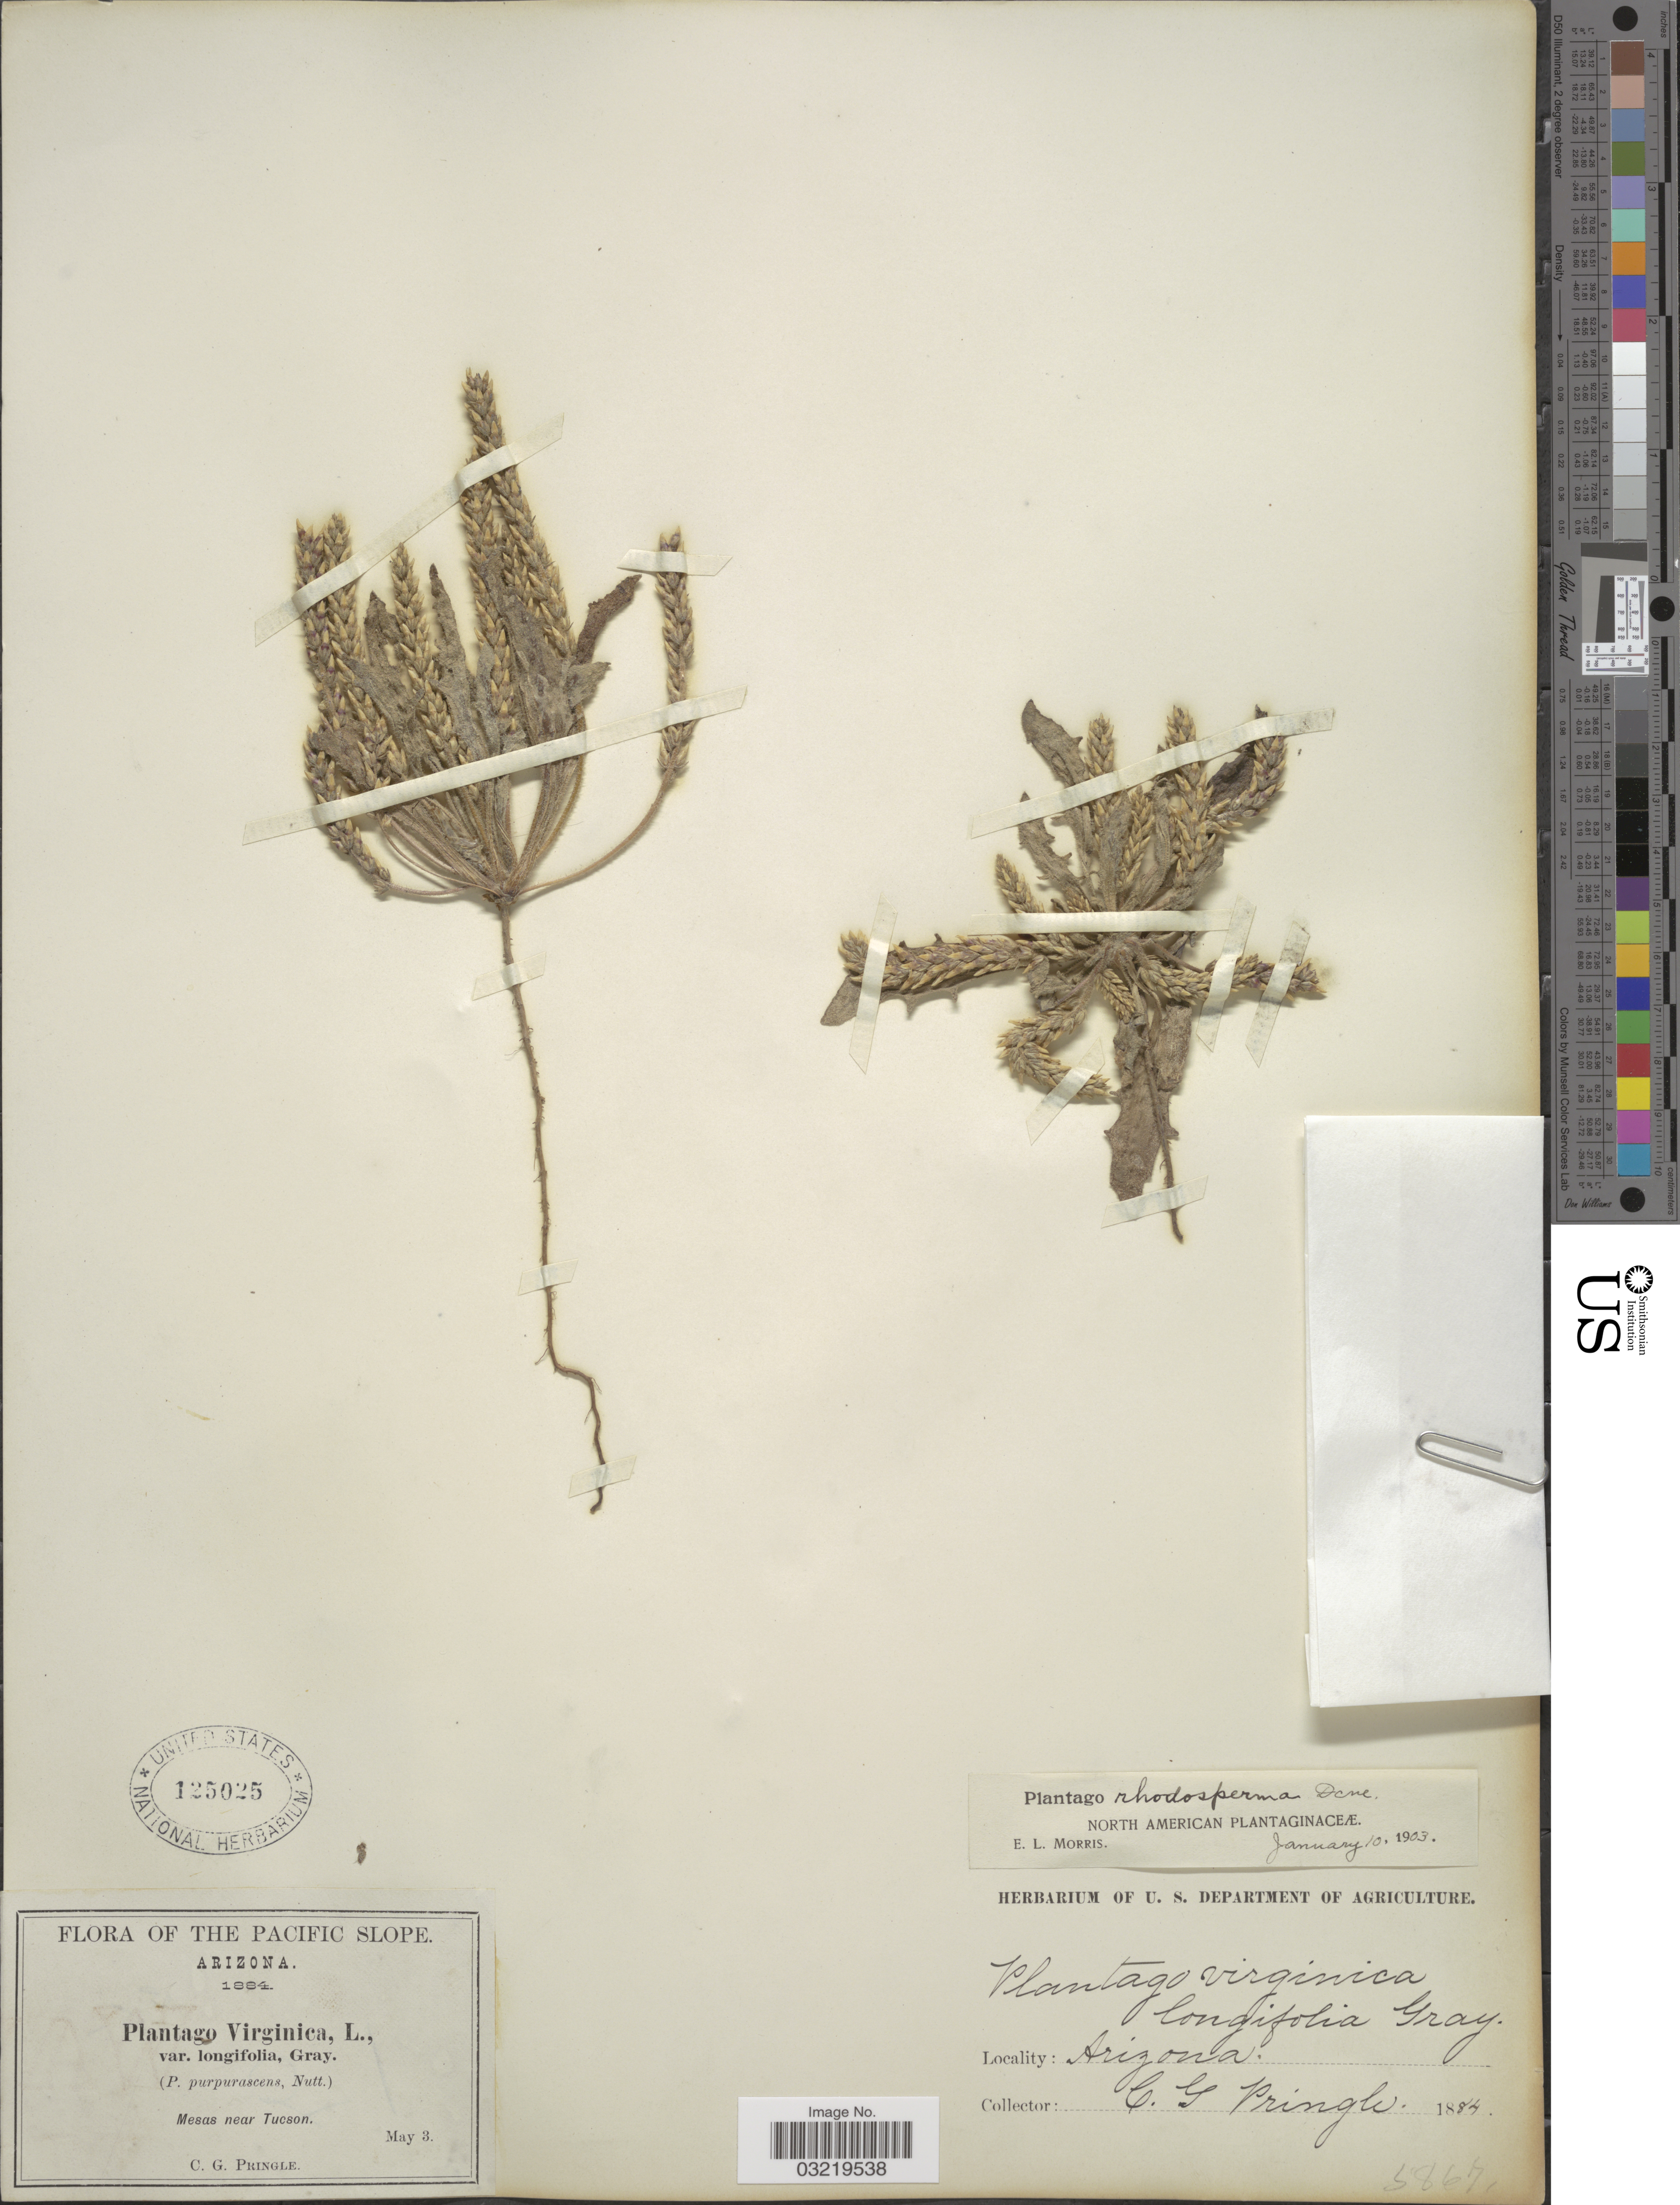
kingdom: Plantae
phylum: Tracheophyta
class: Magnoliopsida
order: Lamiales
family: Plantaginaceae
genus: Plantago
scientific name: Plantago rhodosperma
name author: Decne.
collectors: C. G. Pringle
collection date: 1884-05-03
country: United States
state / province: Arizona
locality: The Pacific Slope. Mesas near Tucson.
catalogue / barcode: US 125025